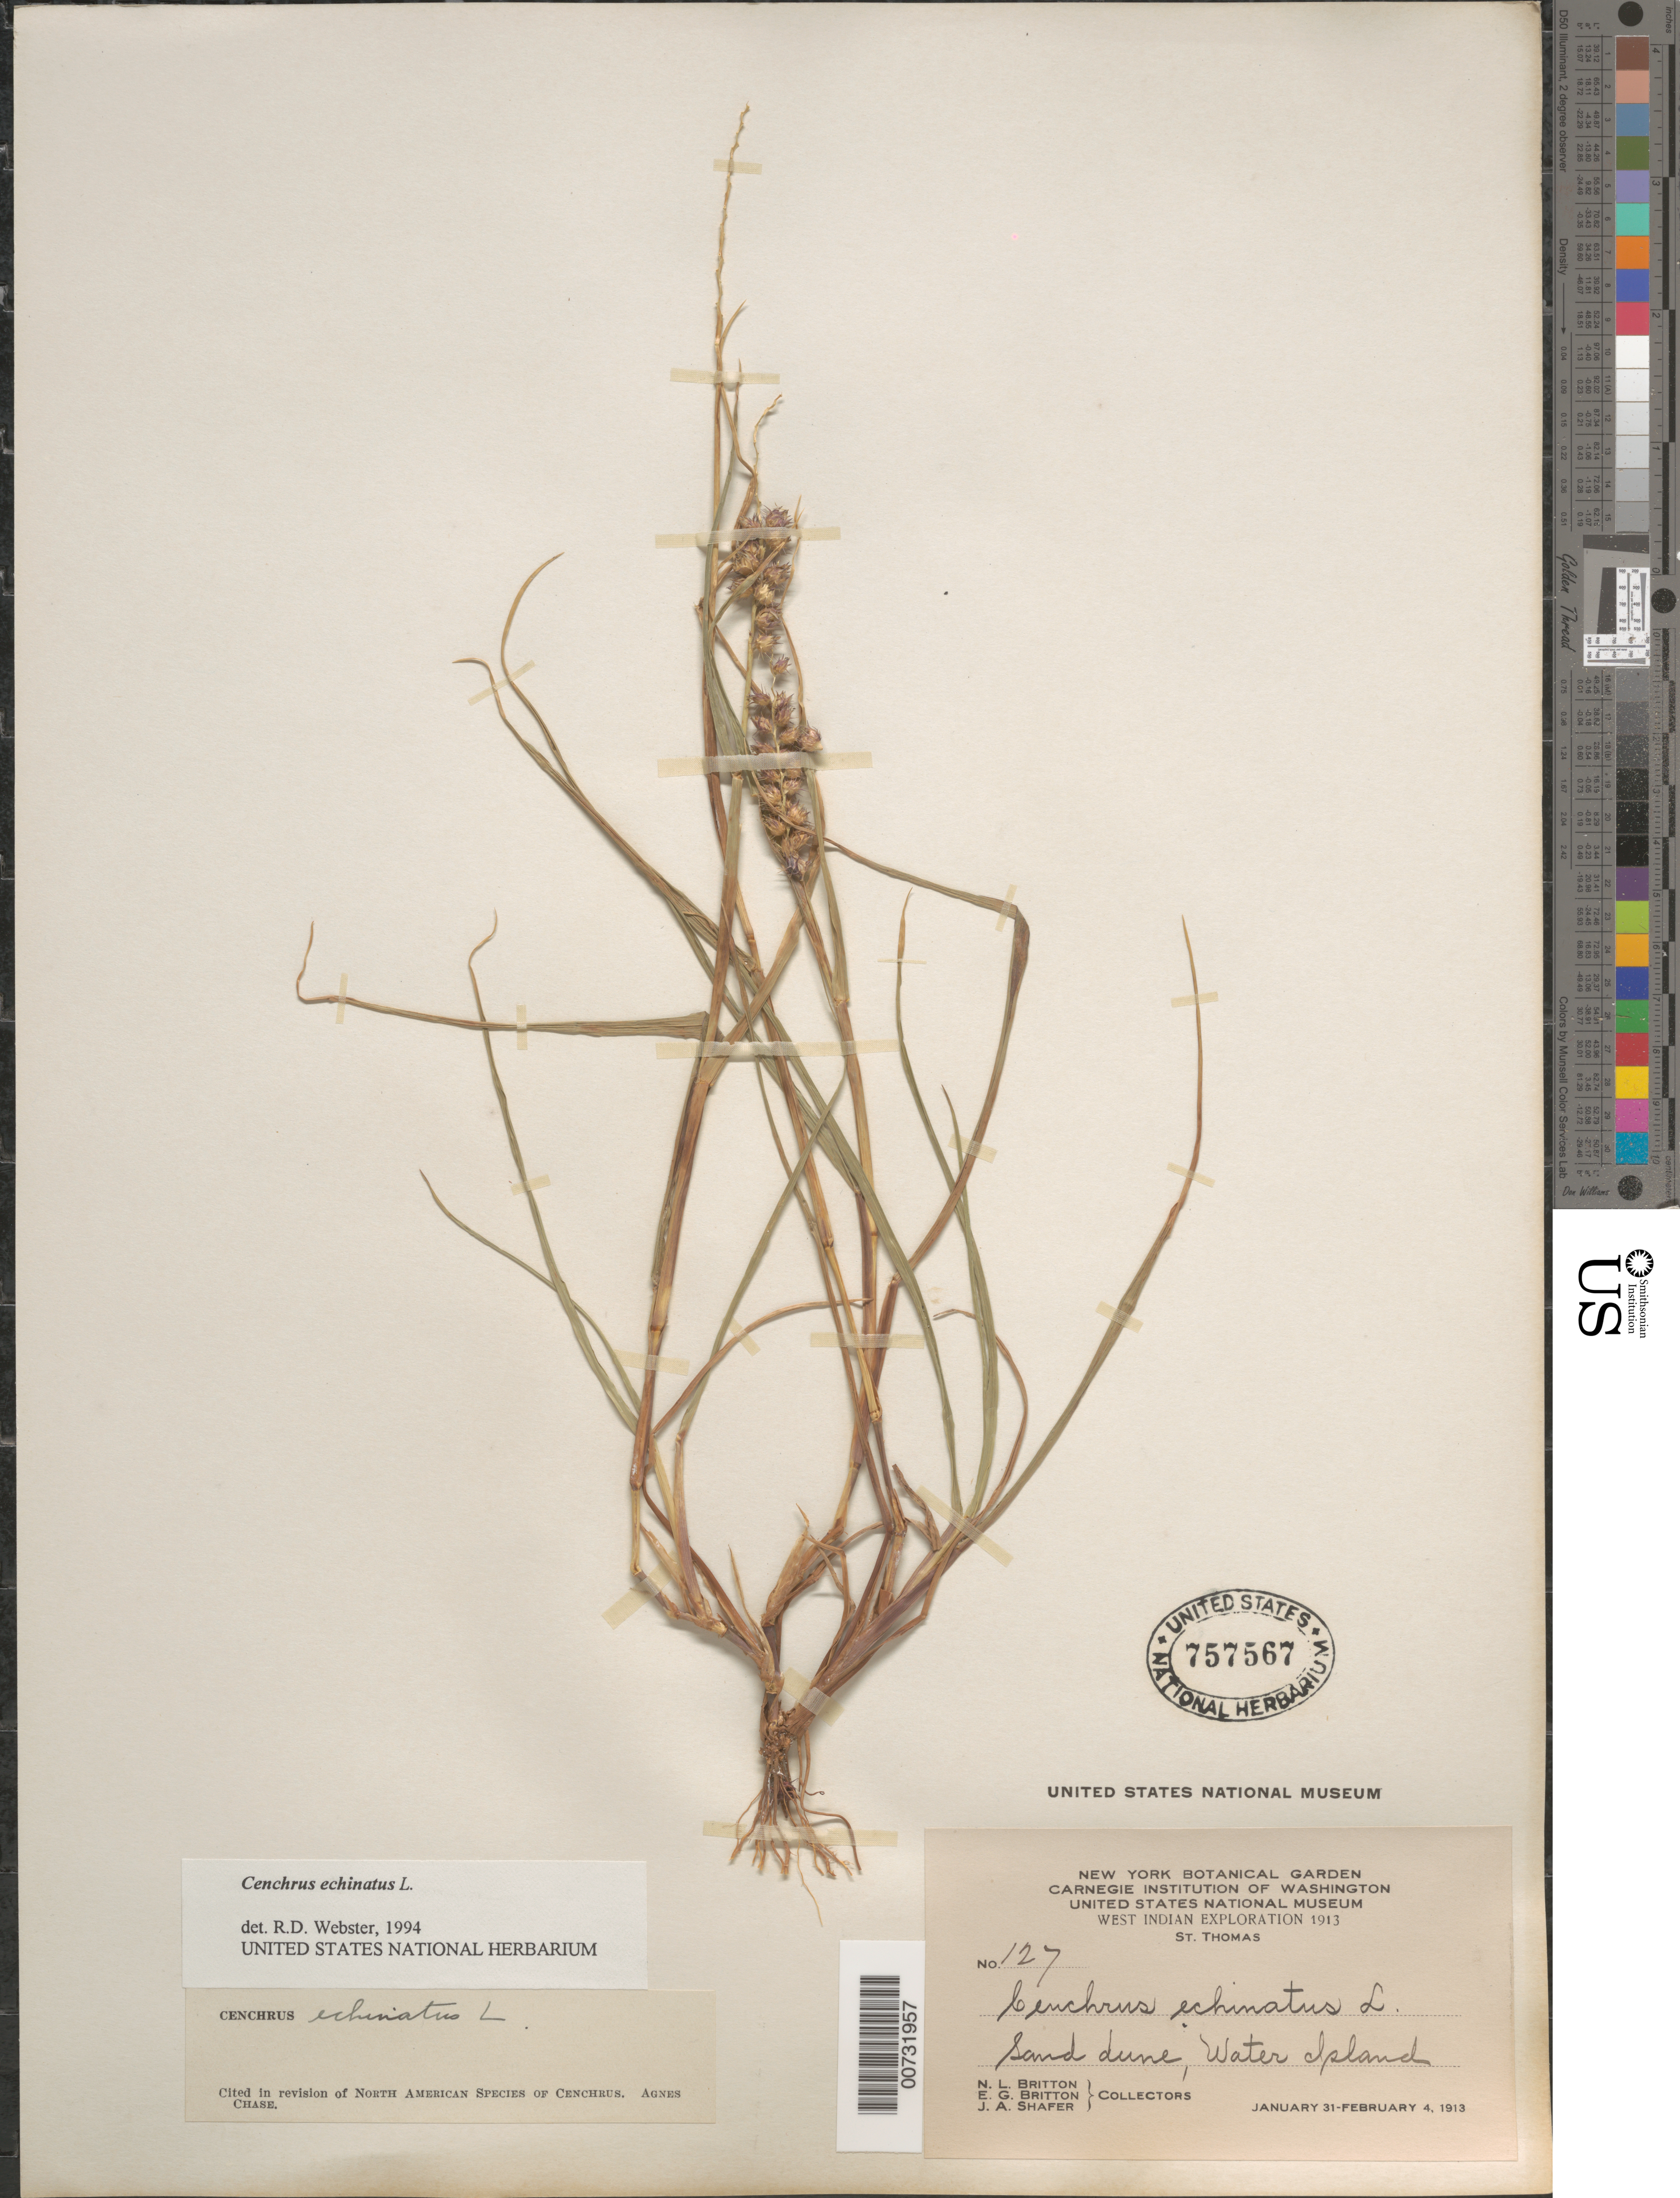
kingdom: Plantae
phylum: Tracheophyta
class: Liliopsida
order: Poales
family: Poaceae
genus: Cenchrus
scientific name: Cenchrus echinatus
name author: L.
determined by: Webster, Robert D.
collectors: N. Britton, E. G. Britton & J. A. Shafer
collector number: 127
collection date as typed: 31 Jan 1913 to 04 Feb 1913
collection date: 1913-01-31/1913-02-04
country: U.S. Virgin Islands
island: St. Thomas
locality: St. Thomas; Water Island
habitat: Sand dune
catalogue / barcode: US 757567